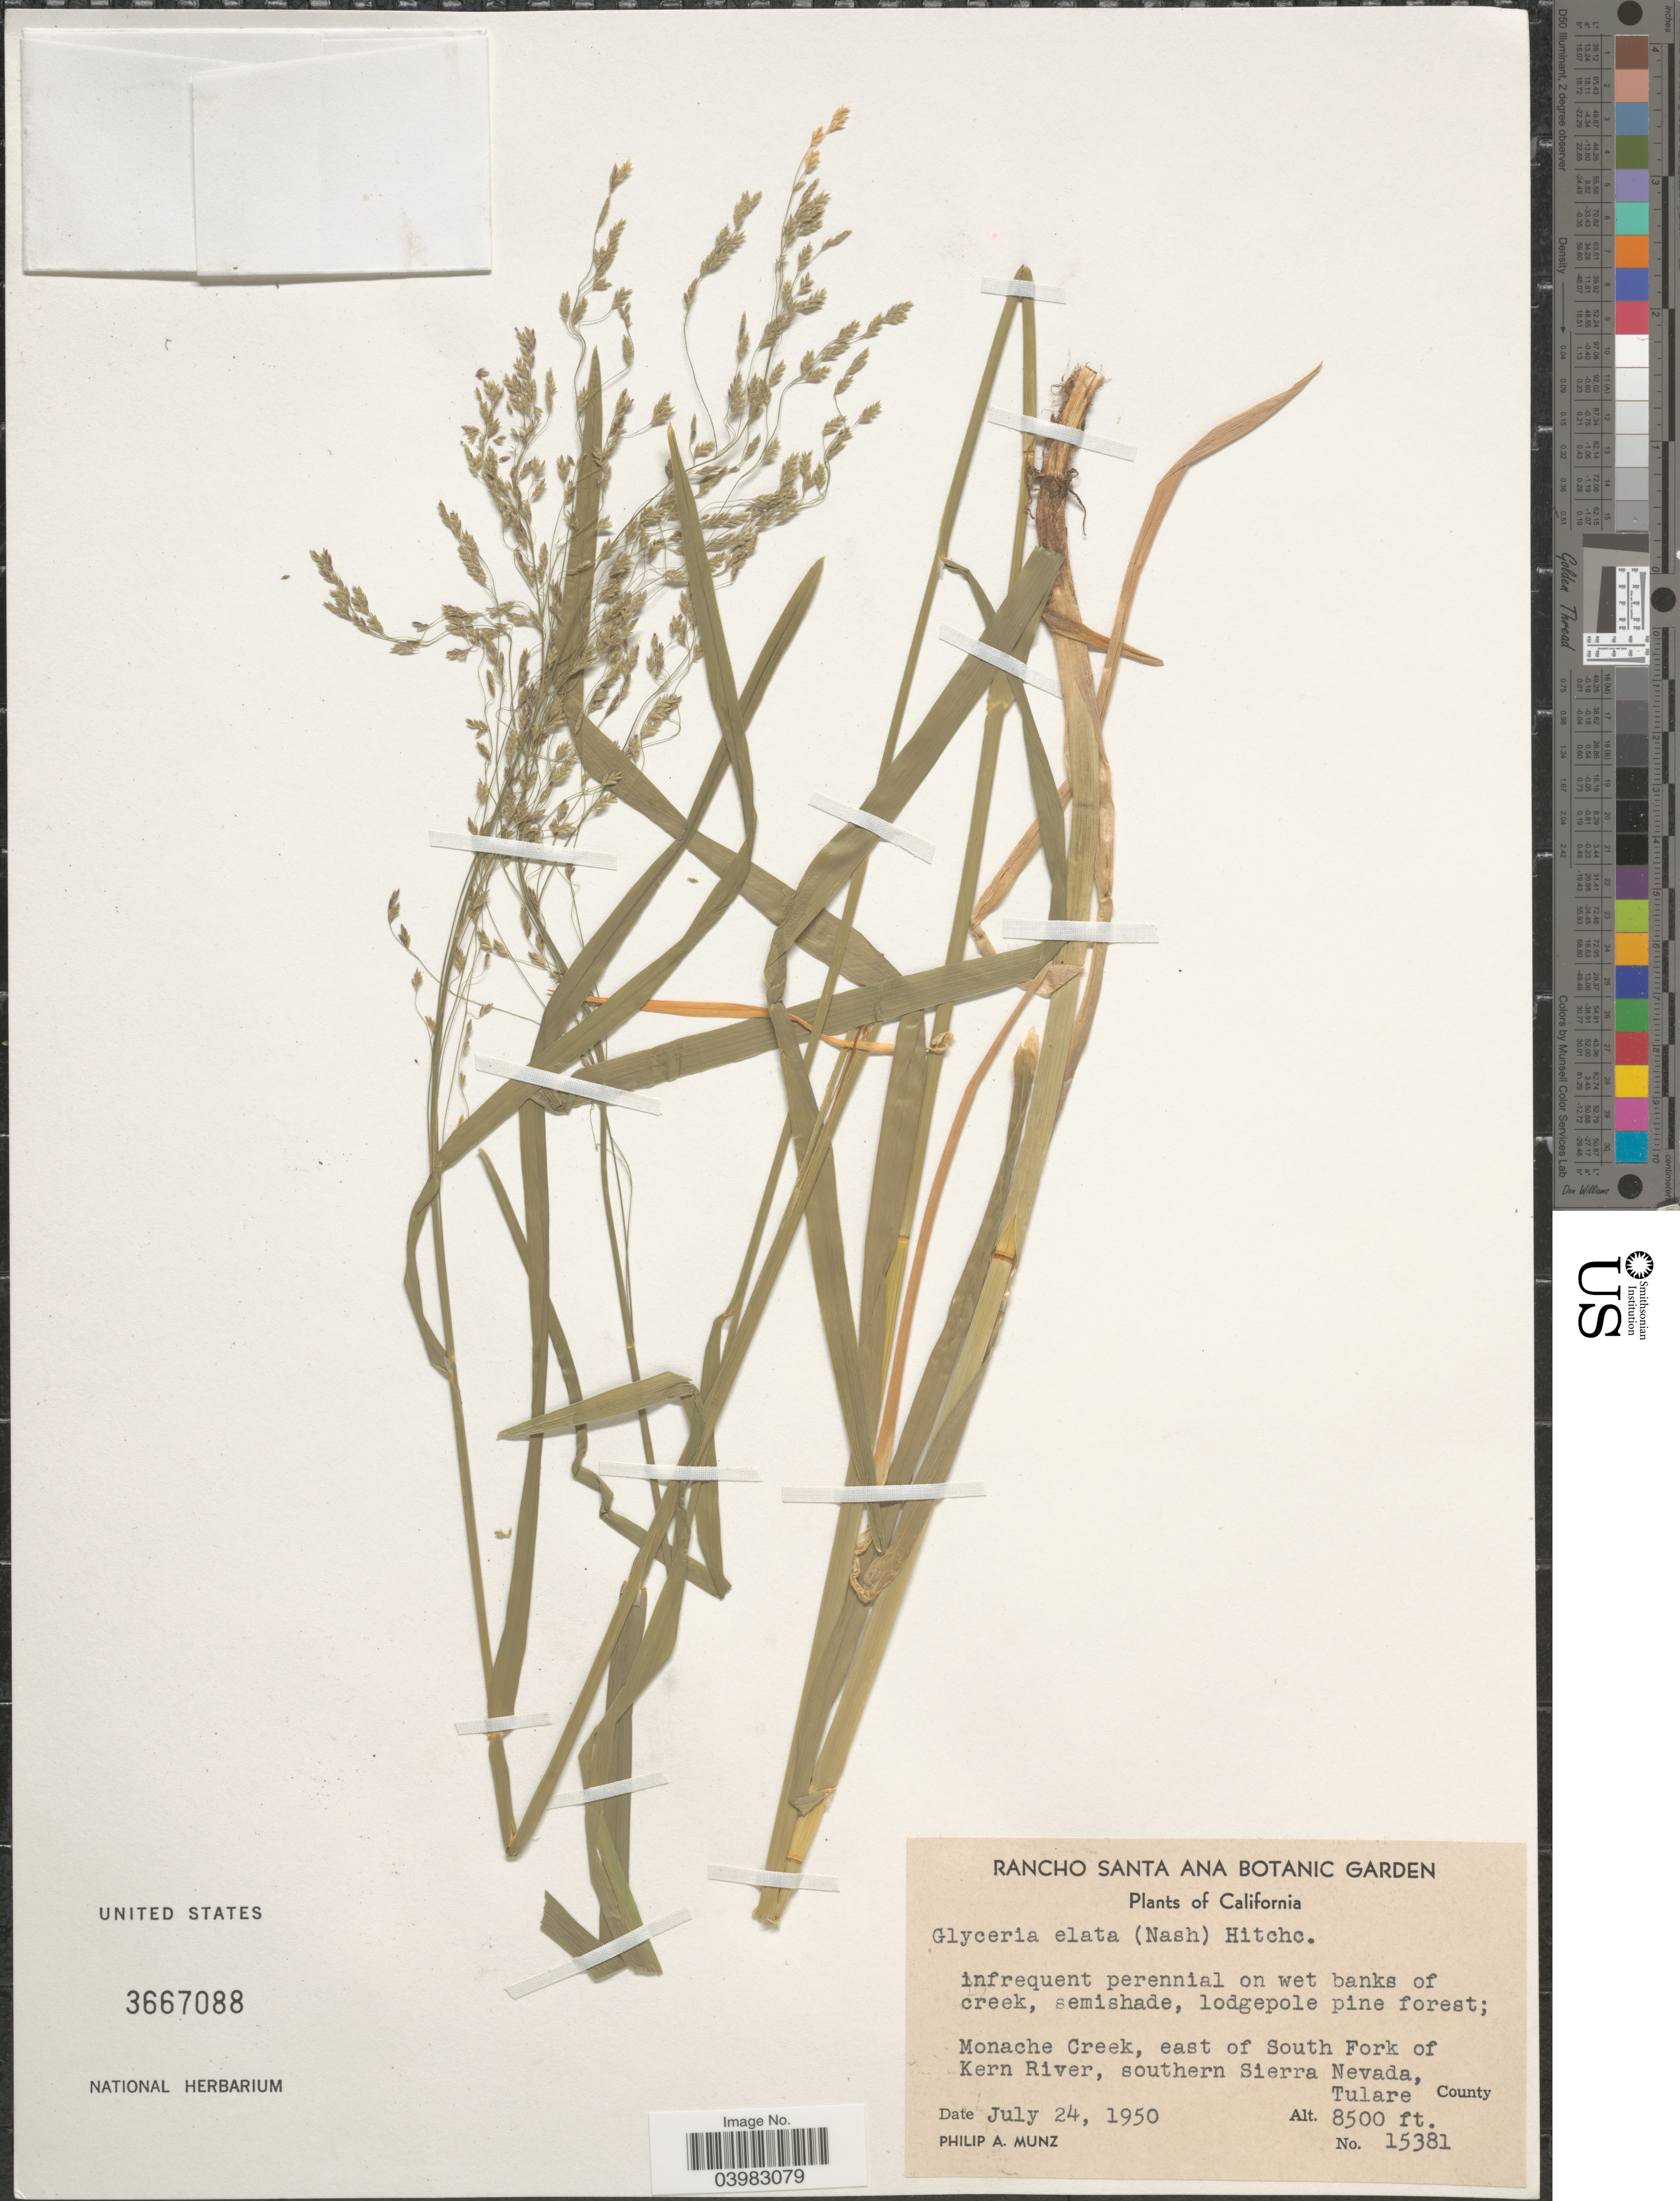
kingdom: Plantae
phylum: Tracheophyta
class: Liliopsida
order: Poales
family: Poaceae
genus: Glyceria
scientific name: Glyceria elata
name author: (Nash) M.E. Jones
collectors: P. A. Munz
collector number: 15381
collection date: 1950-07-24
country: United States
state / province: California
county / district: Tulare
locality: Monache Creek, east of South Fork of Kern River, southern Sierra Nevada, Tulare County.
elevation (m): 2591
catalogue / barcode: US 3667088